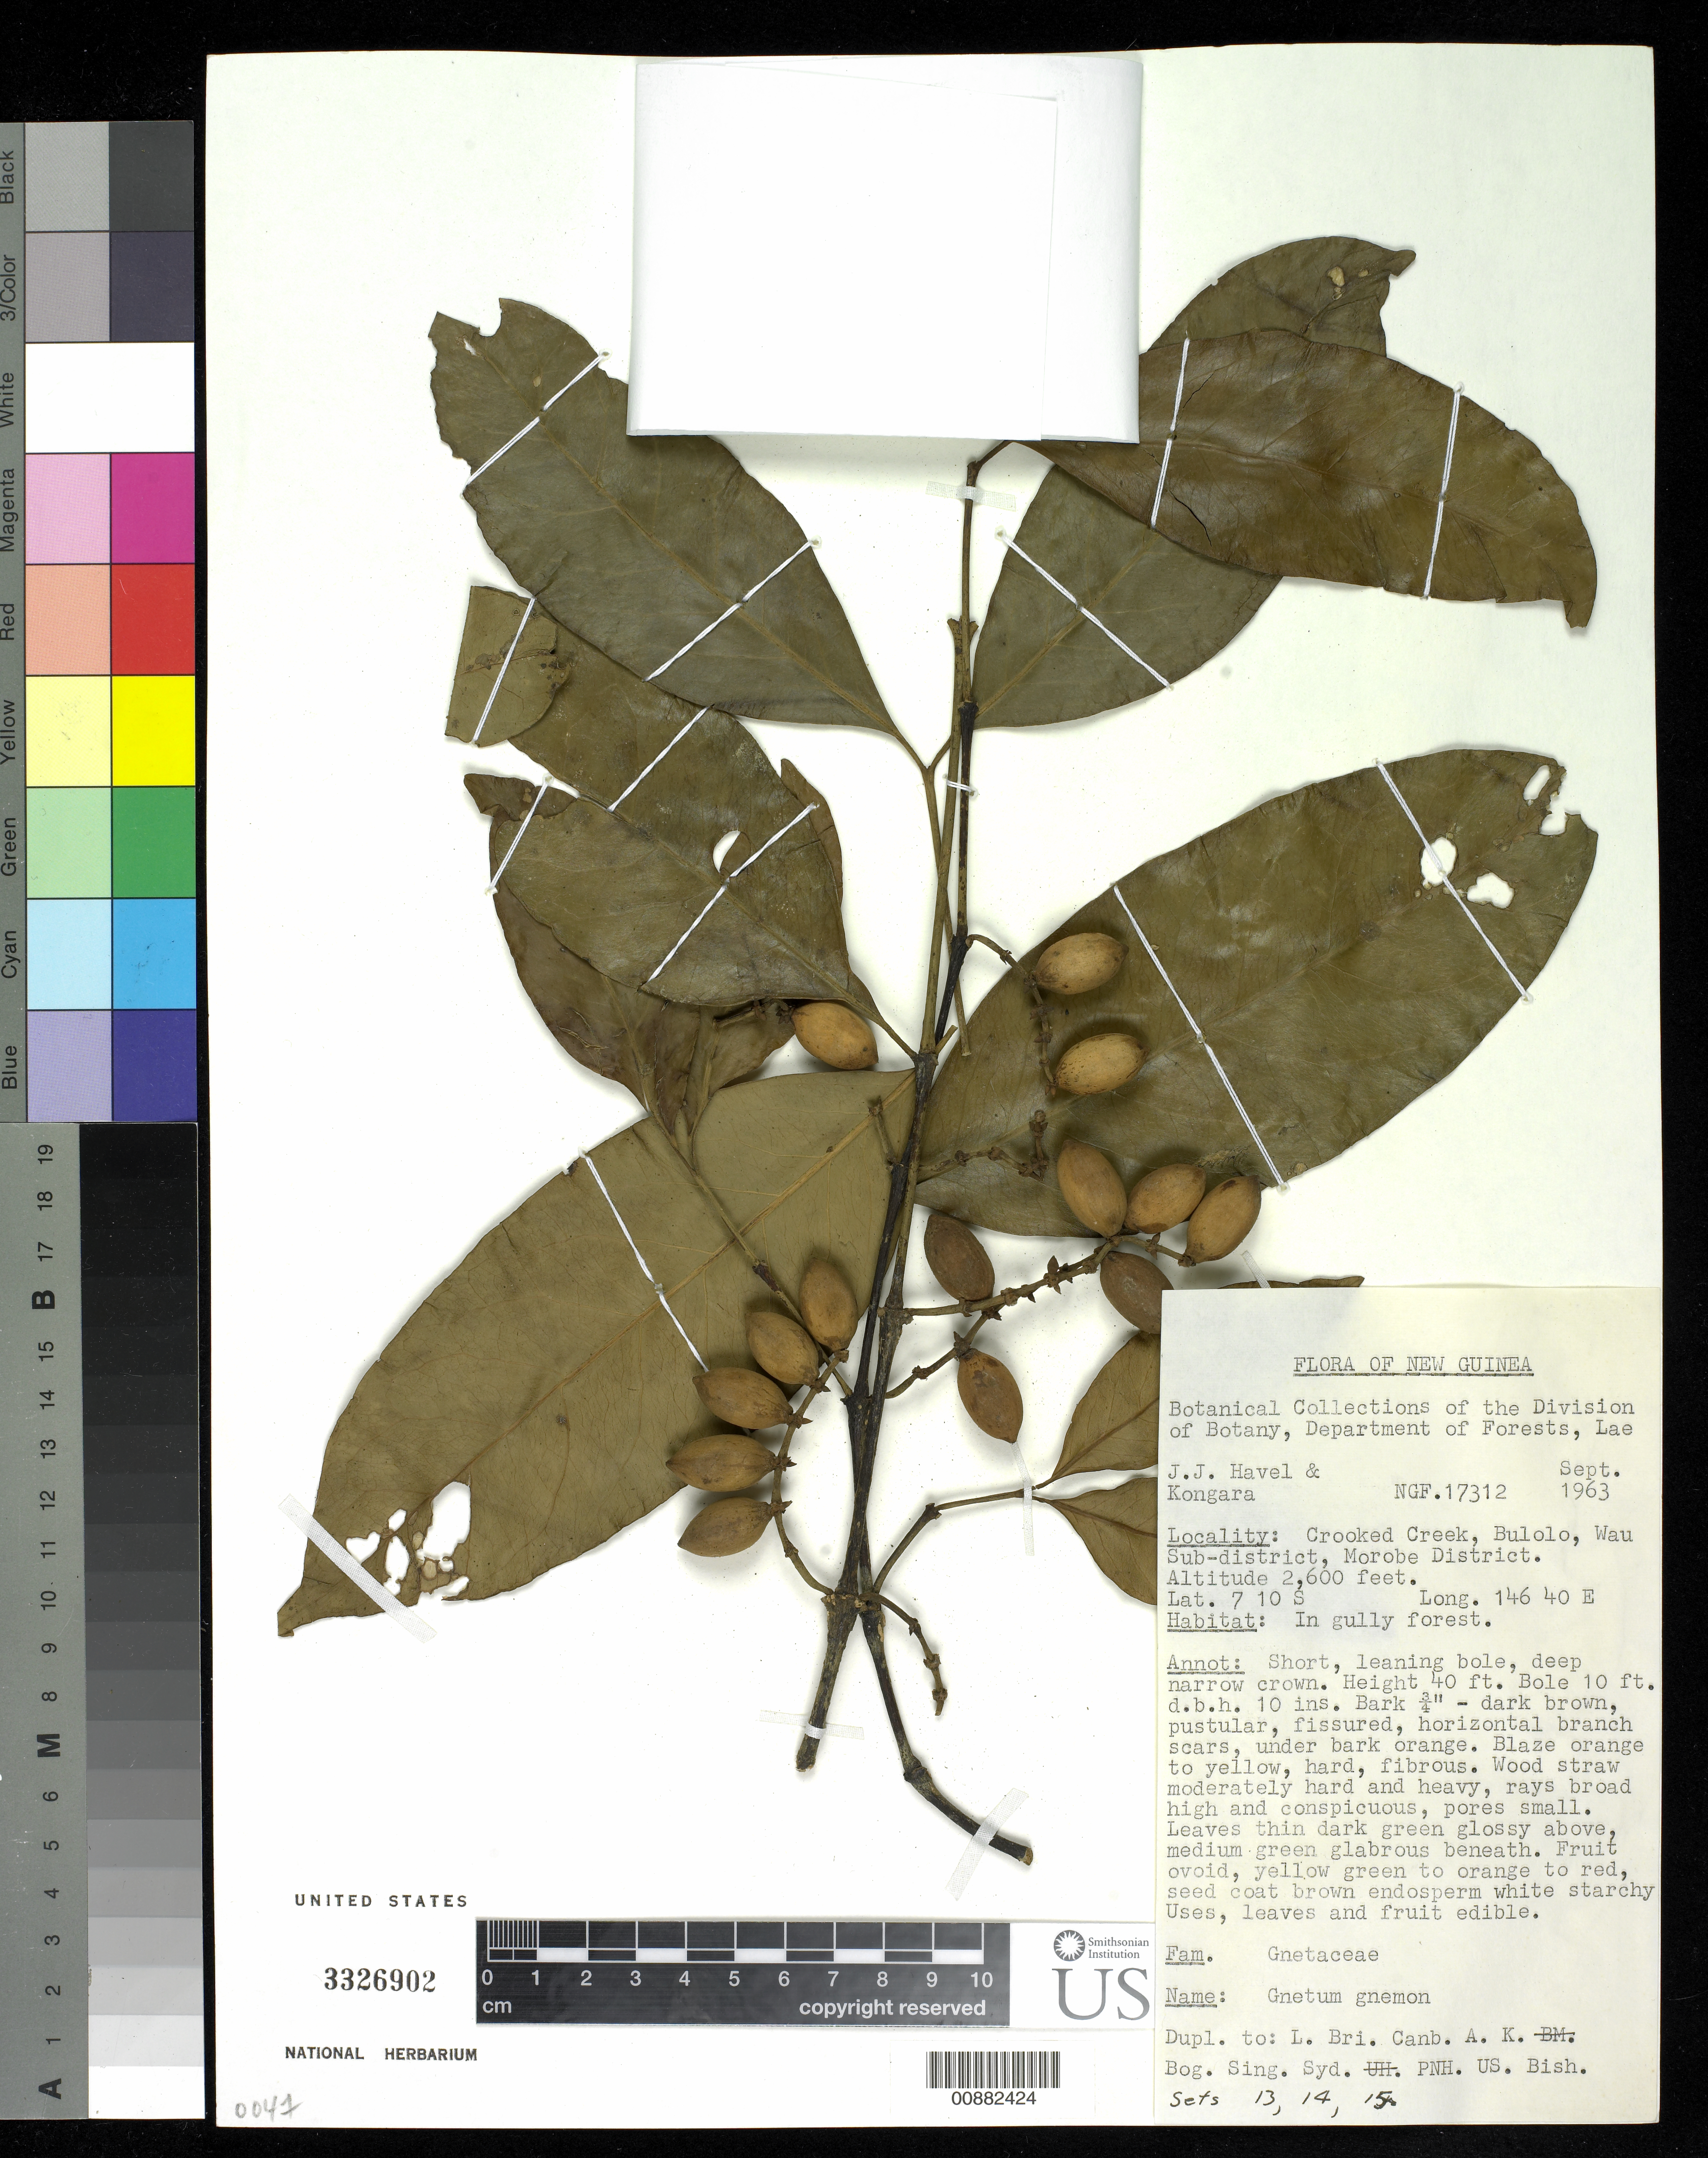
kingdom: Plantae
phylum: Tracheophyta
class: Gnetopsida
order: Gnetales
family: Gnetaceae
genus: Gnetum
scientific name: Gnetum gnemon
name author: L.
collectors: J. Havel & -. Kongara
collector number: NGF 17312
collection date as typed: Sep 1963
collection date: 1963-09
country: Papua New Guinea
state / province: Morobe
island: New Guinea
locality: Croioked Creek, Bulolo, Wau.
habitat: In gully forest.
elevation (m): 792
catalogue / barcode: US 3326902